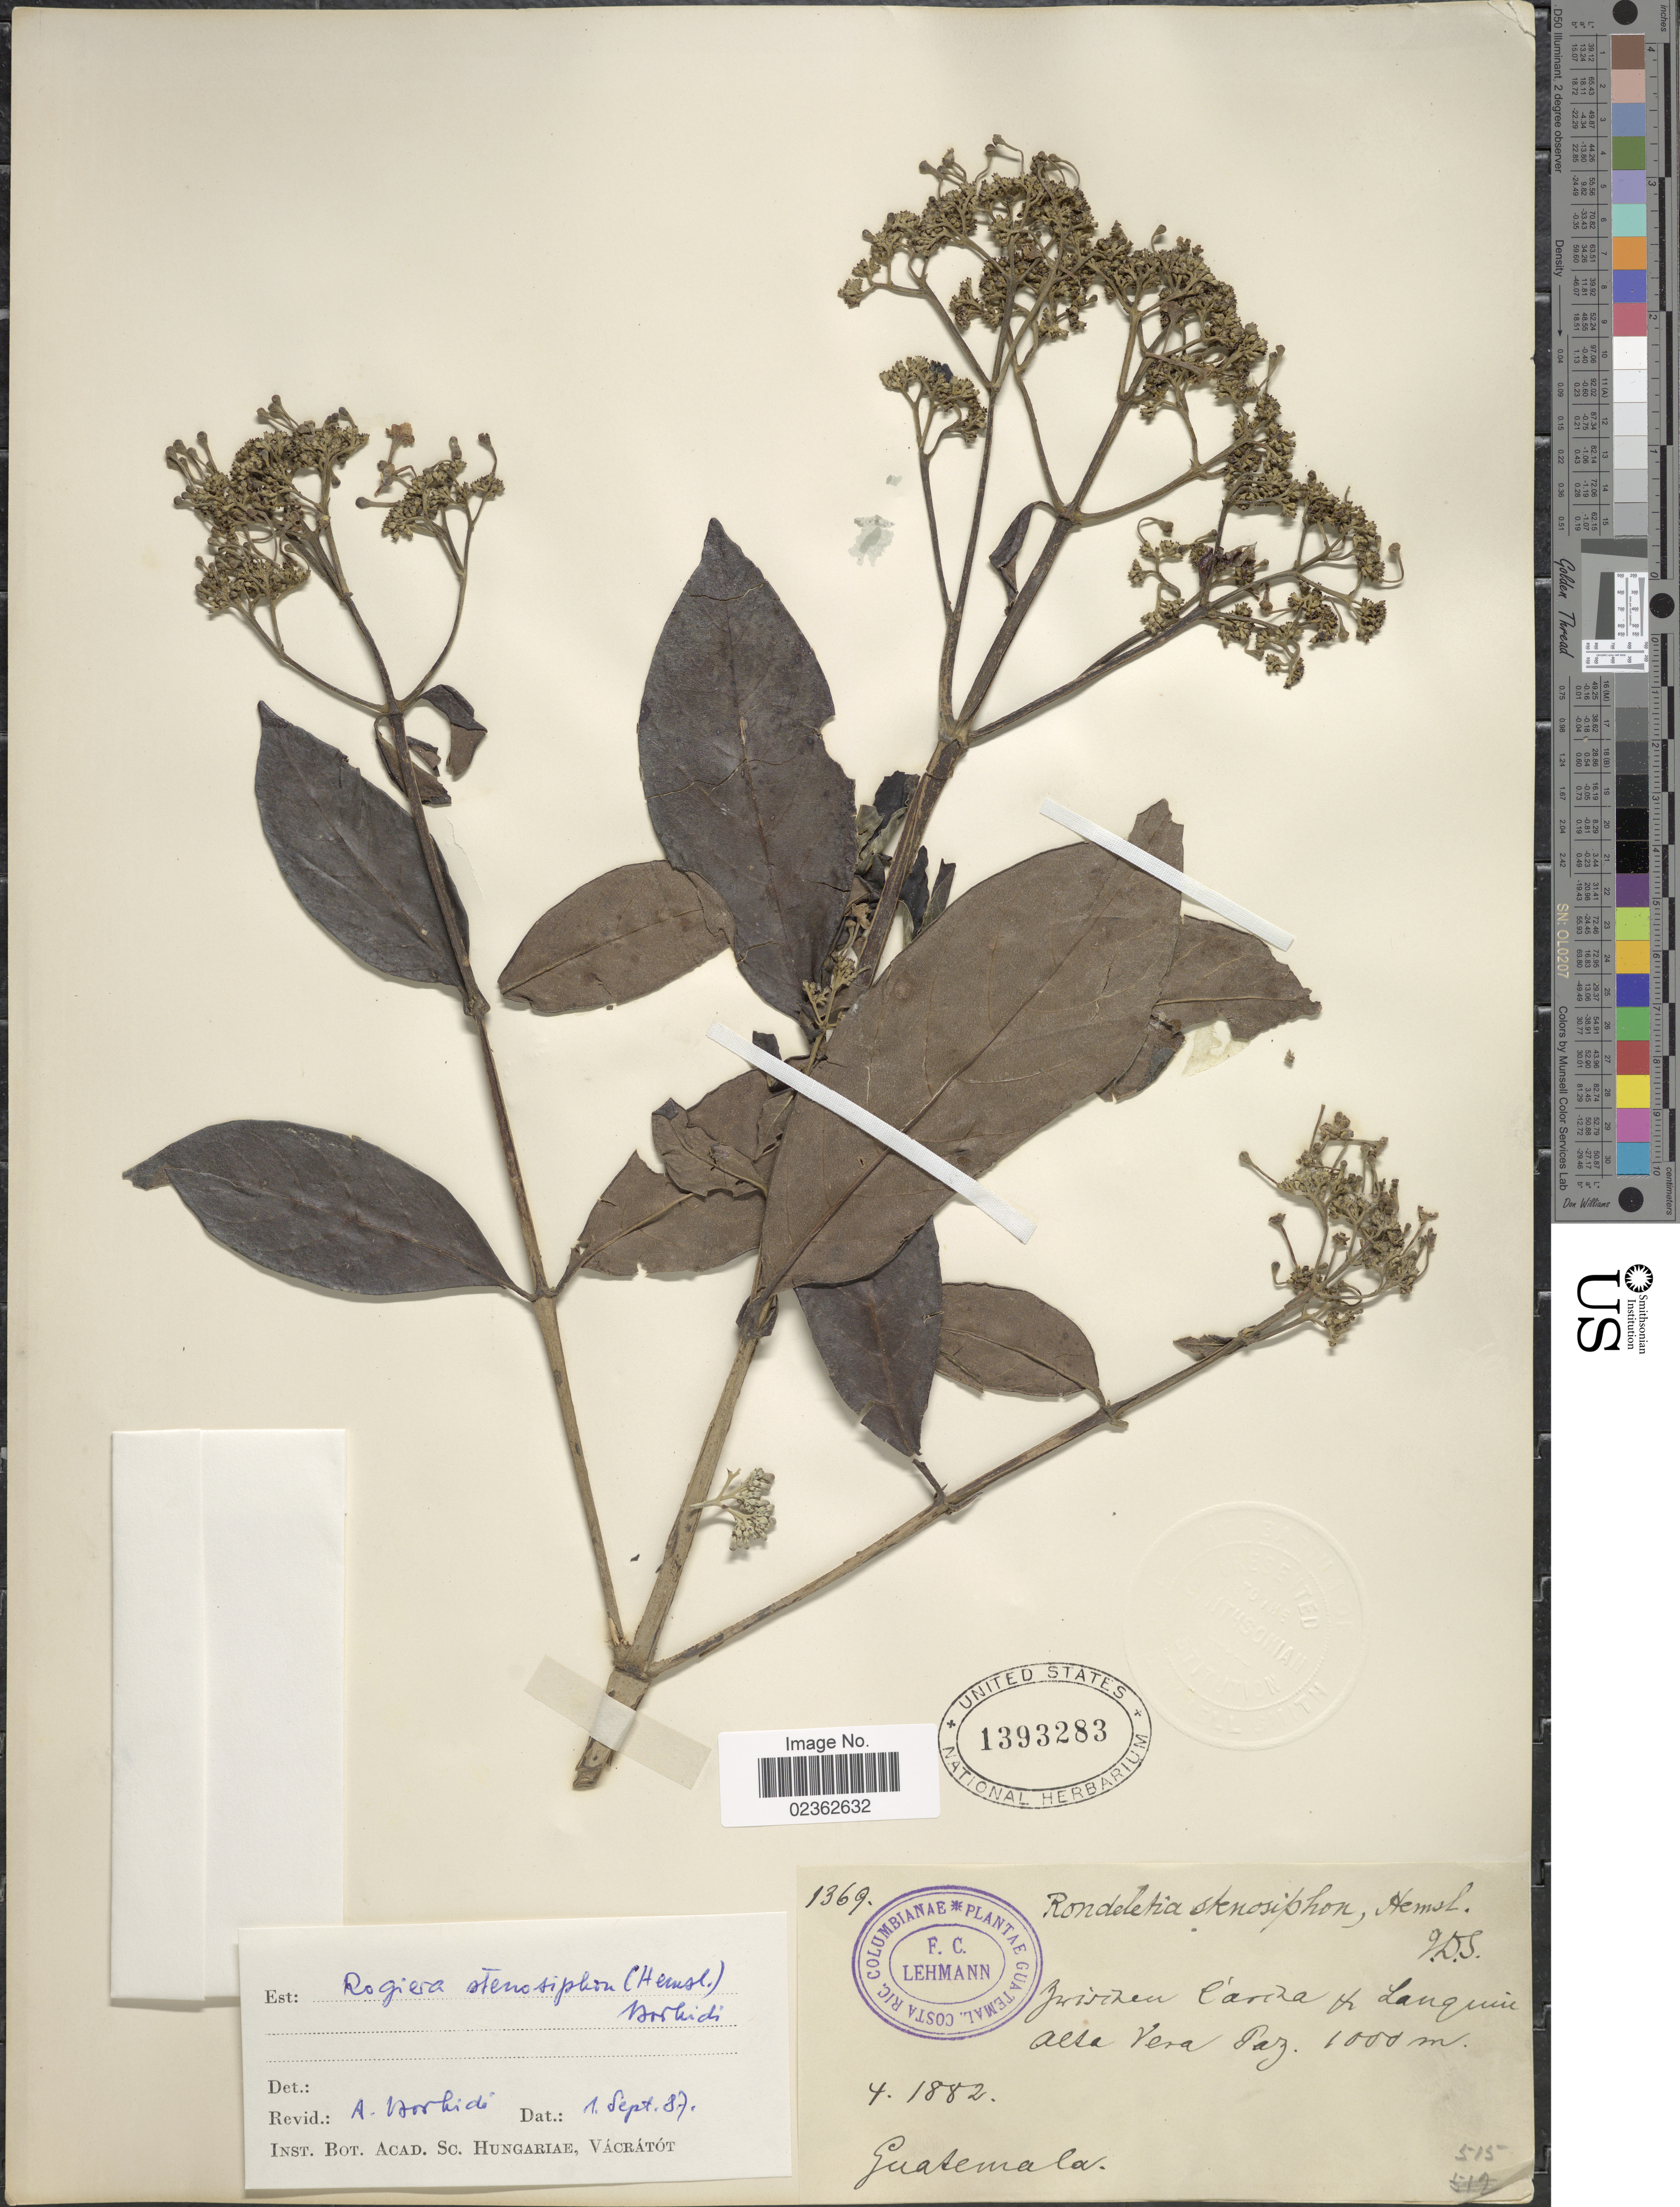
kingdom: Plantae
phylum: Tracheophyta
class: Magnoliopsida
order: Gentianales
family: Rubiaceae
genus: Rogiera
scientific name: Rogiera stenosiphon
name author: (Hemsl.) Borhidi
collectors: F. C. Lehmann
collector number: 1369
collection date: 1882-04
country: Guatemala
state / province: Alta Verapaz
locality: Zwischan Cariza y Lanquin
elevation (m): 1000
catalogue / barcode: US 1393283